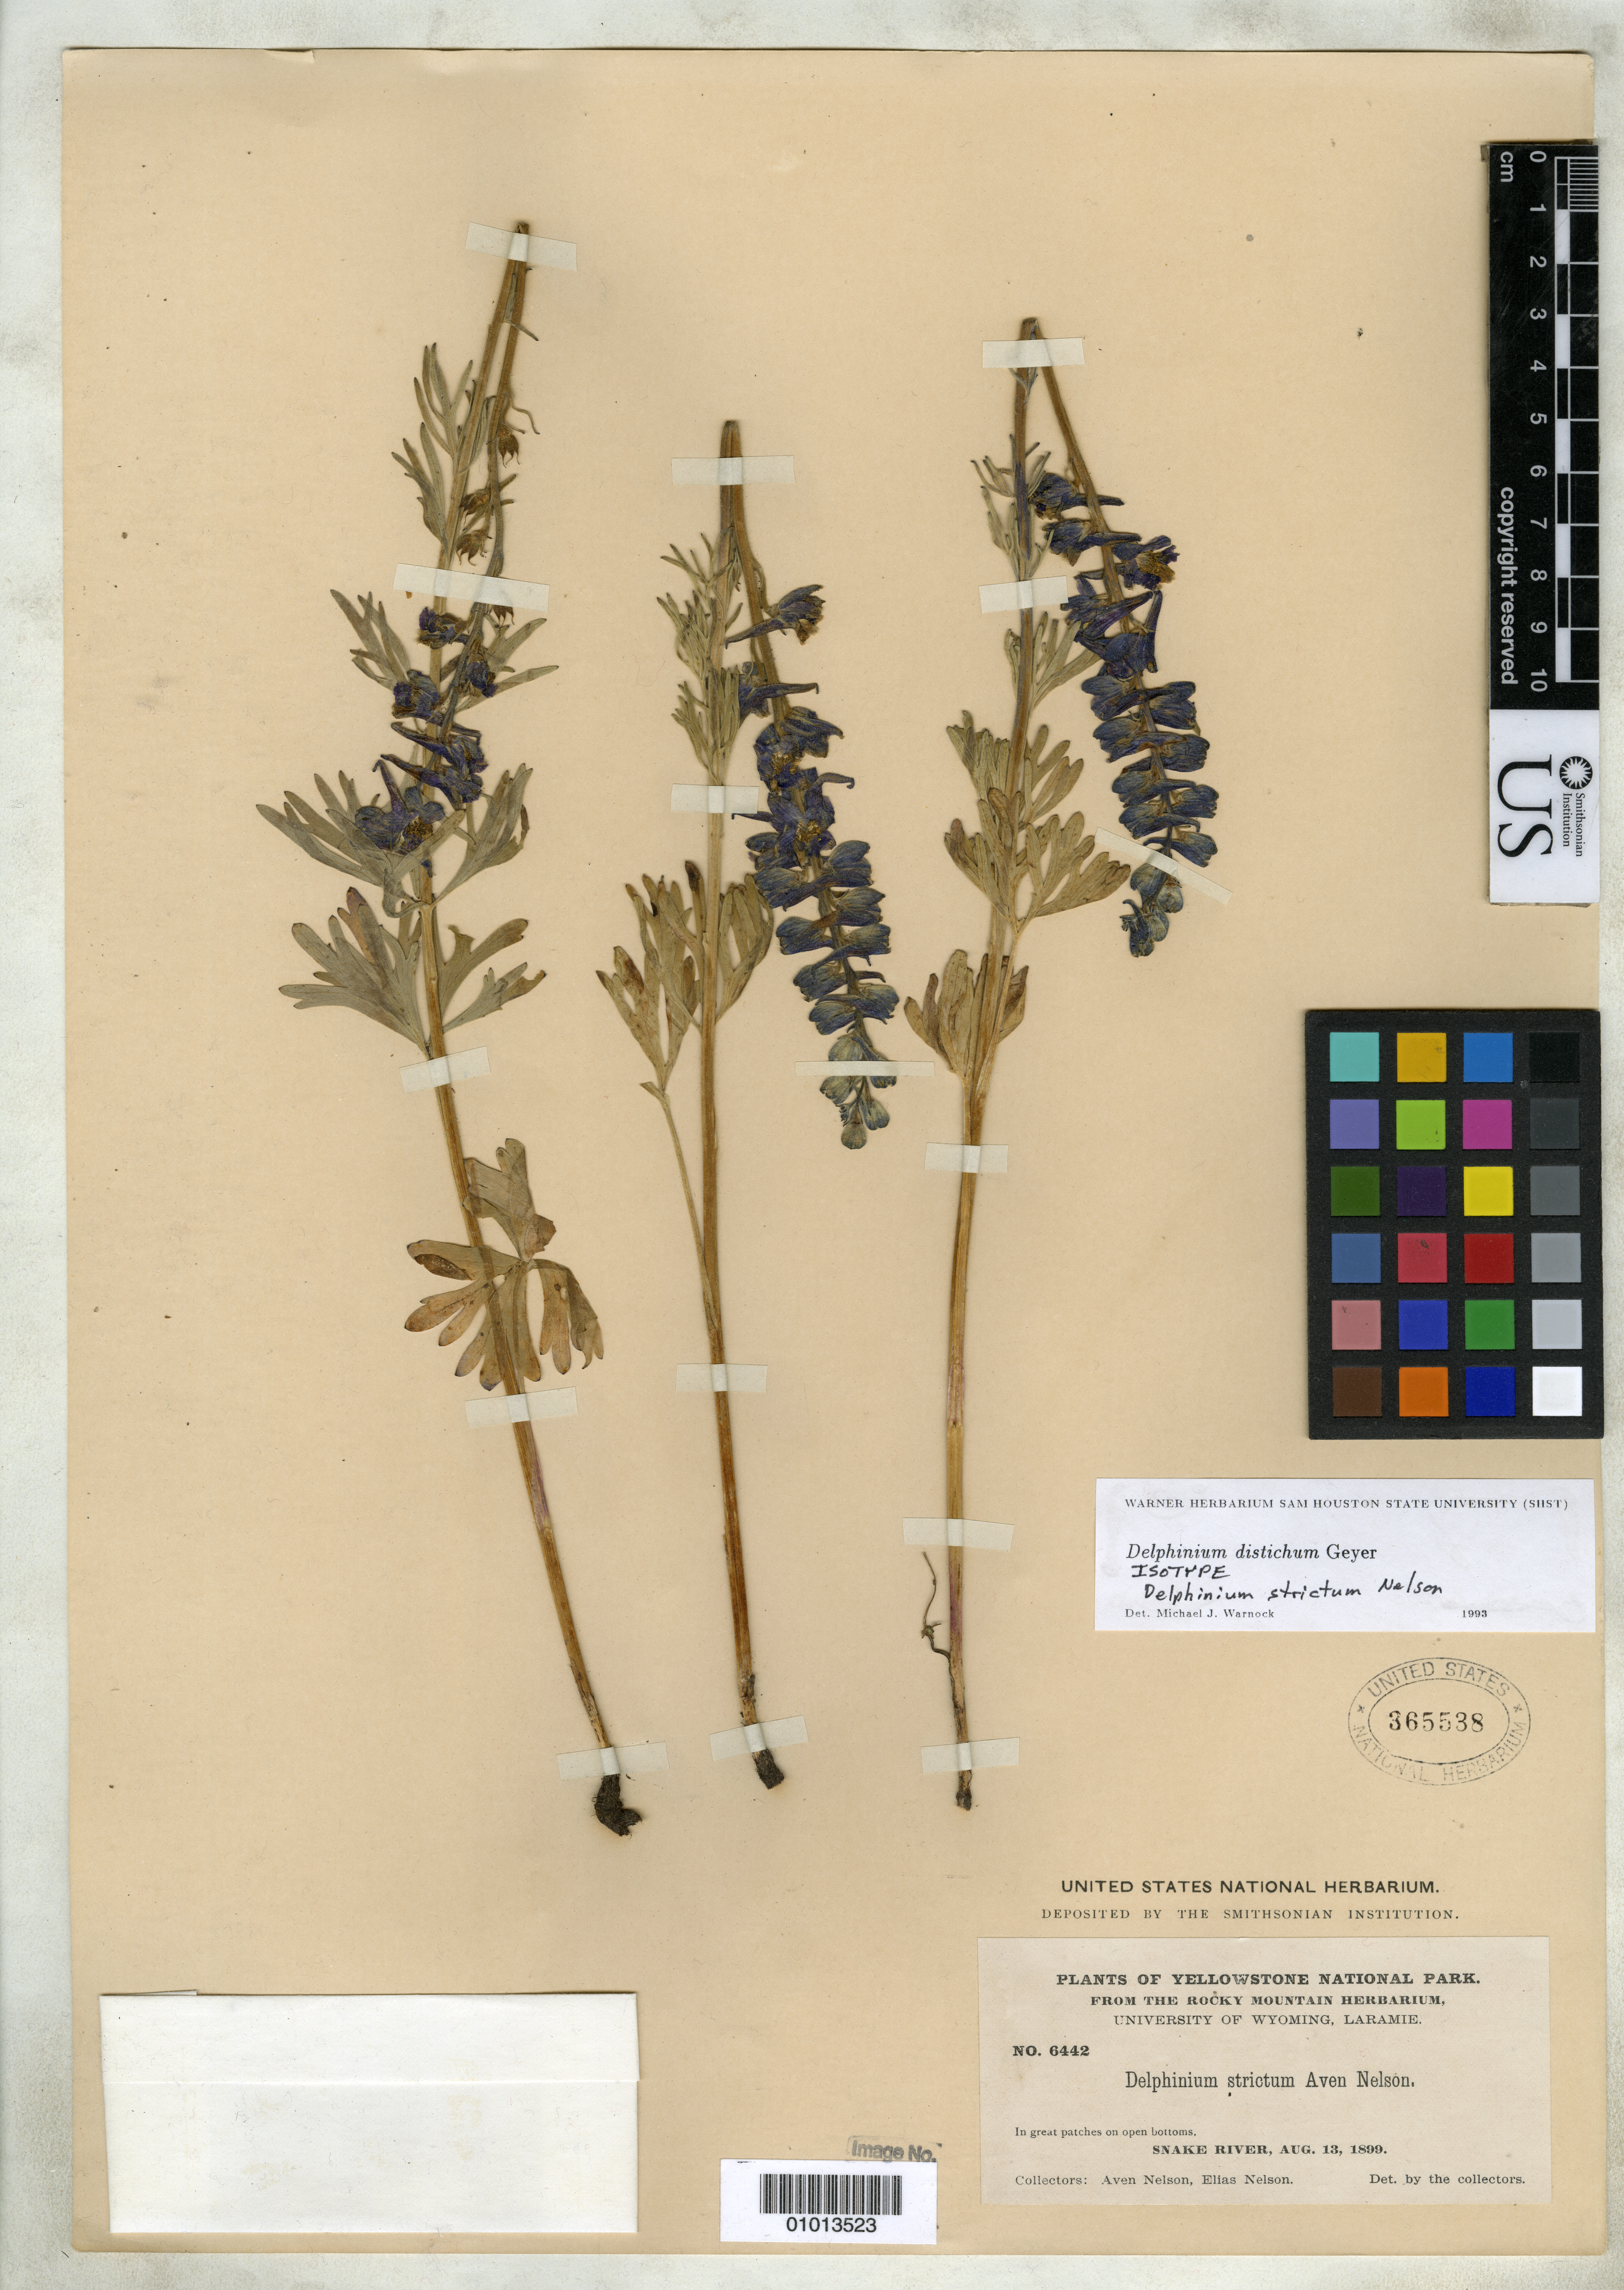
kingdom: Plantae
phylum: Tracheophyta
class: Magnoliopsida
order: Ranunculales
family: Ranunculaceae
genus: Delphinium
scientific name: Delphinium strictum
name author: A. Nelson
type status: Isotype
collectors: A. Nelson & E. Nelson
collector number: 6442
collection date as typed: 13 Aug 1899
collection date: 1899-08-13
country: United States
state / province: Wyoming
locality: Snake River.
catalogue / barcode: US 365538